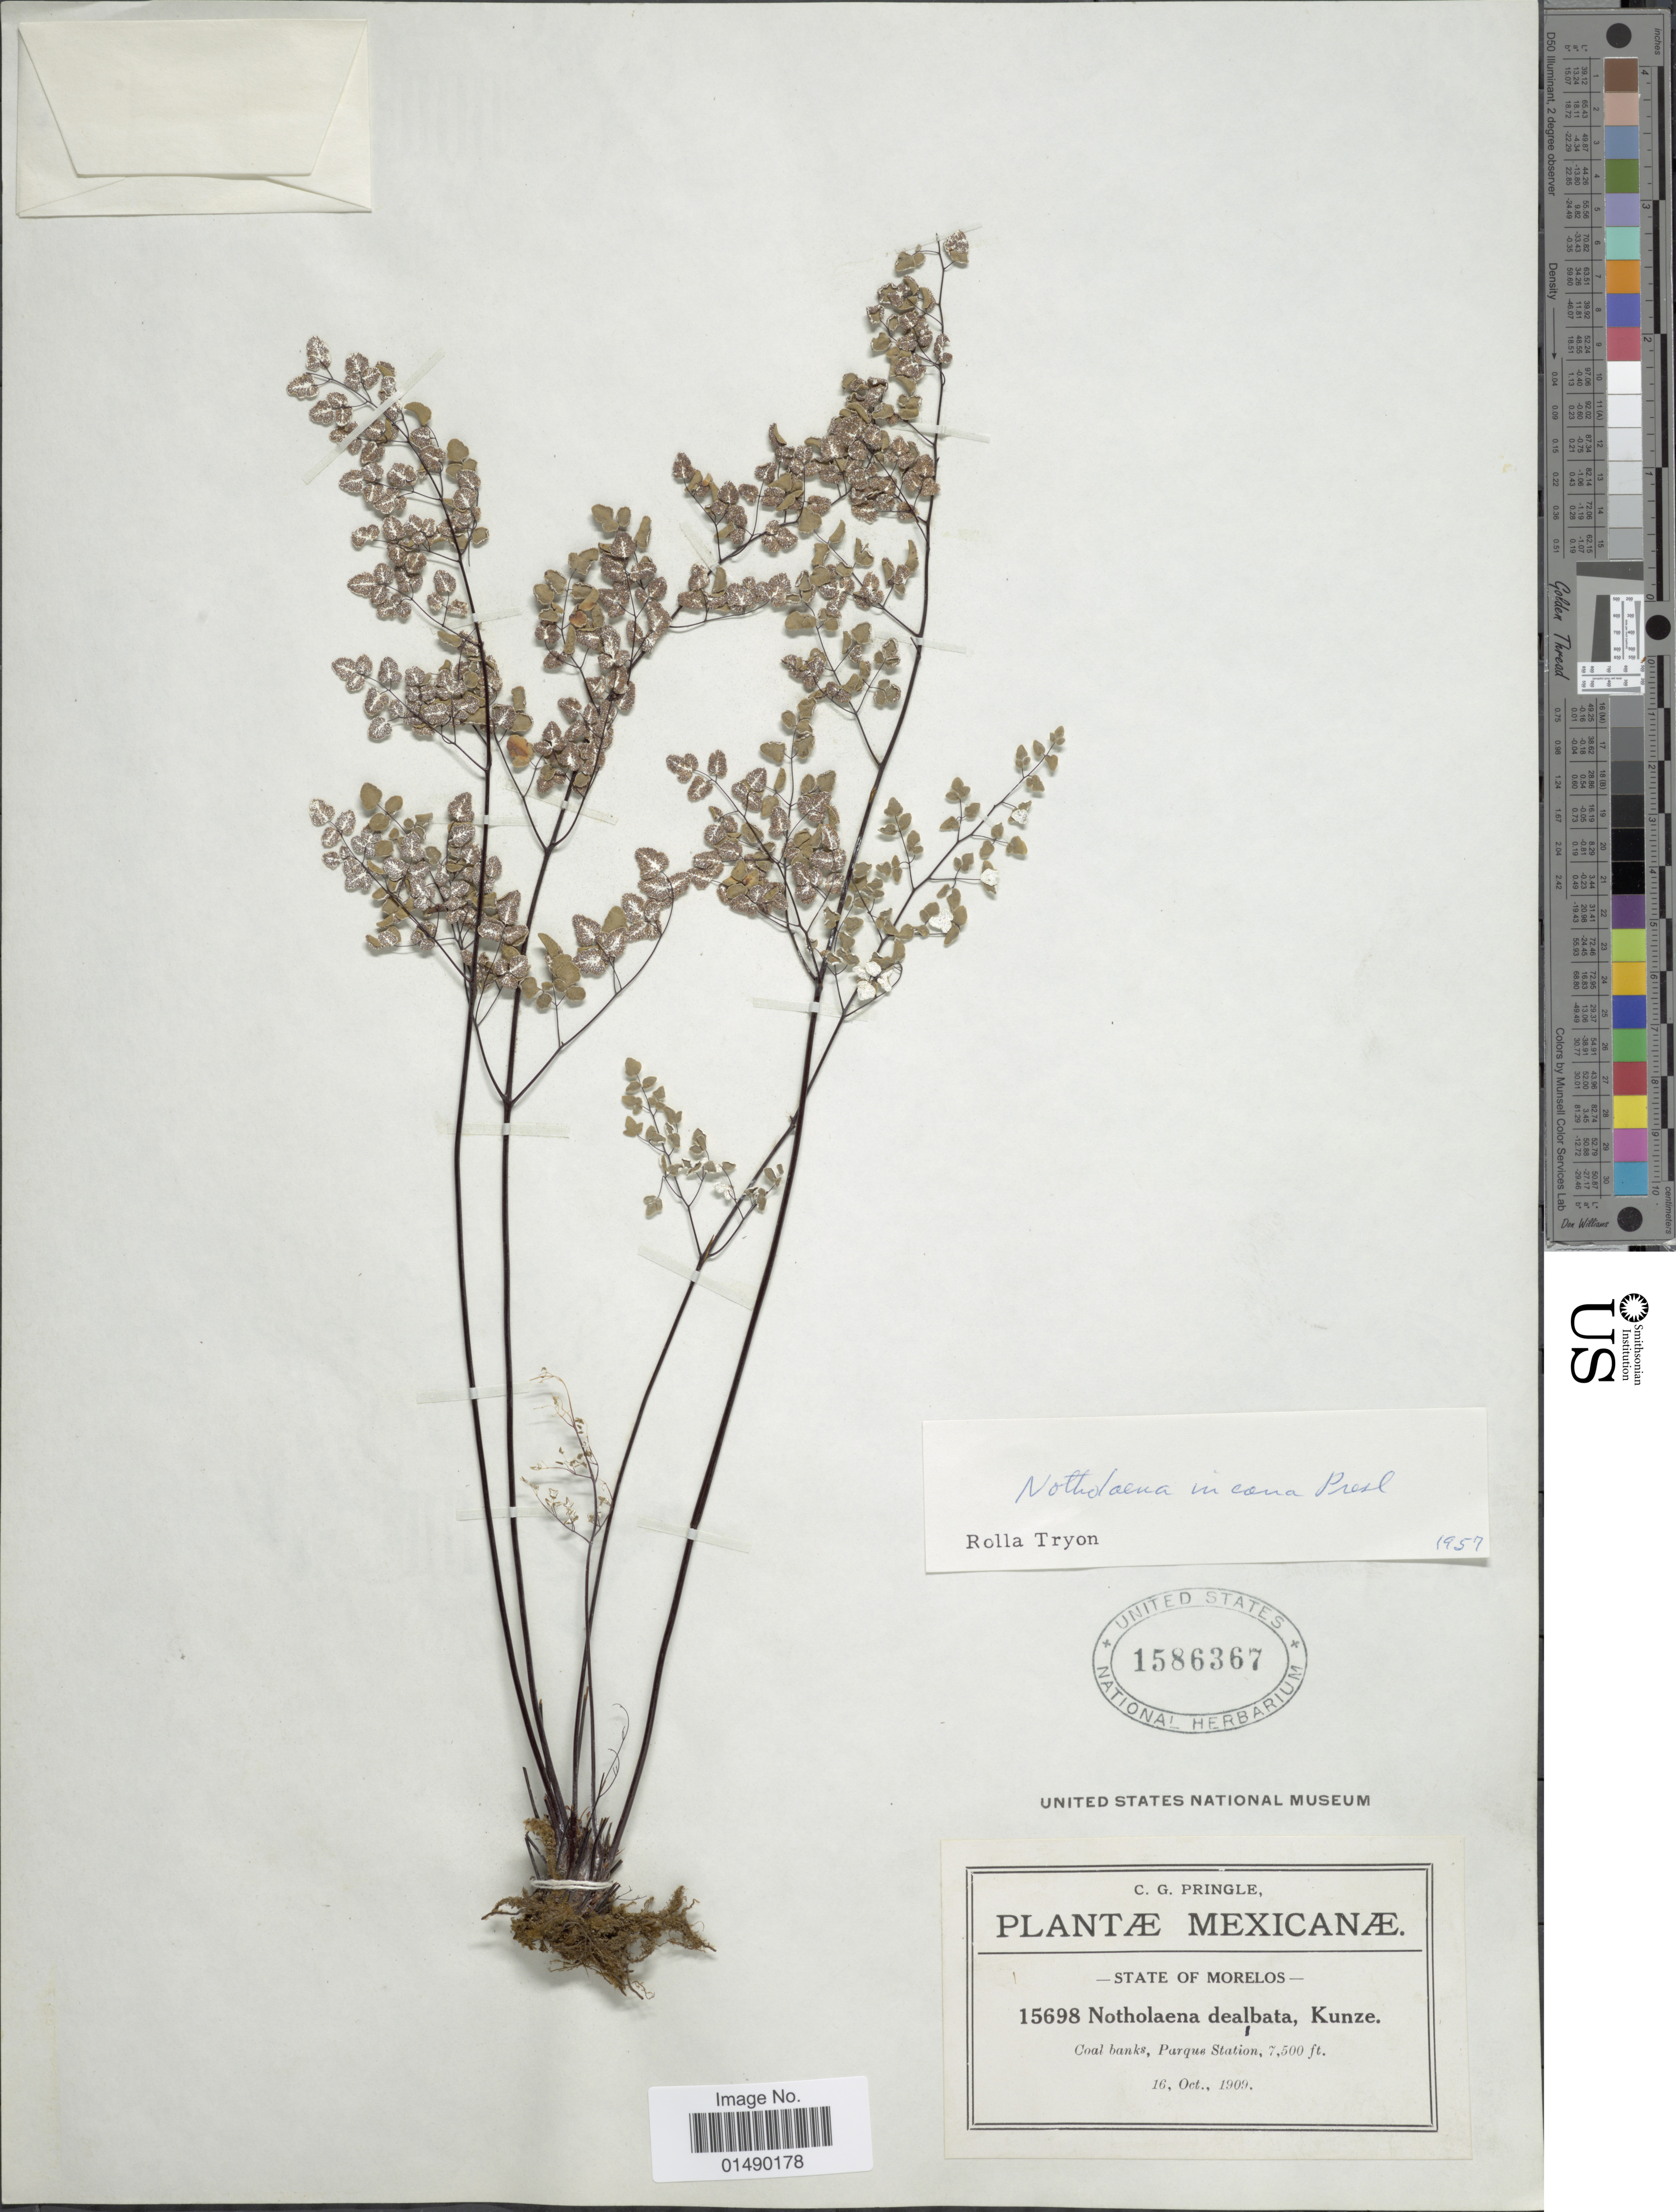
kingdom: Plantae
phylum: Tracheophyta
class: Polypodiopsida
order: Polypodiales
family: Pteridaceae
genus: Argyrochosma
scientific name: Argyrochosma incana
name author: (C. Presl) Windham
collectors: C. G. Pringle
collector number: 15698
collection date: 1909-10-16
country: Mexico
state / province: Morelos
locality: Mexicanae, Coal banks, Pargue Station.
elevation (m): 2286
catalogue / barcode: US 1586367